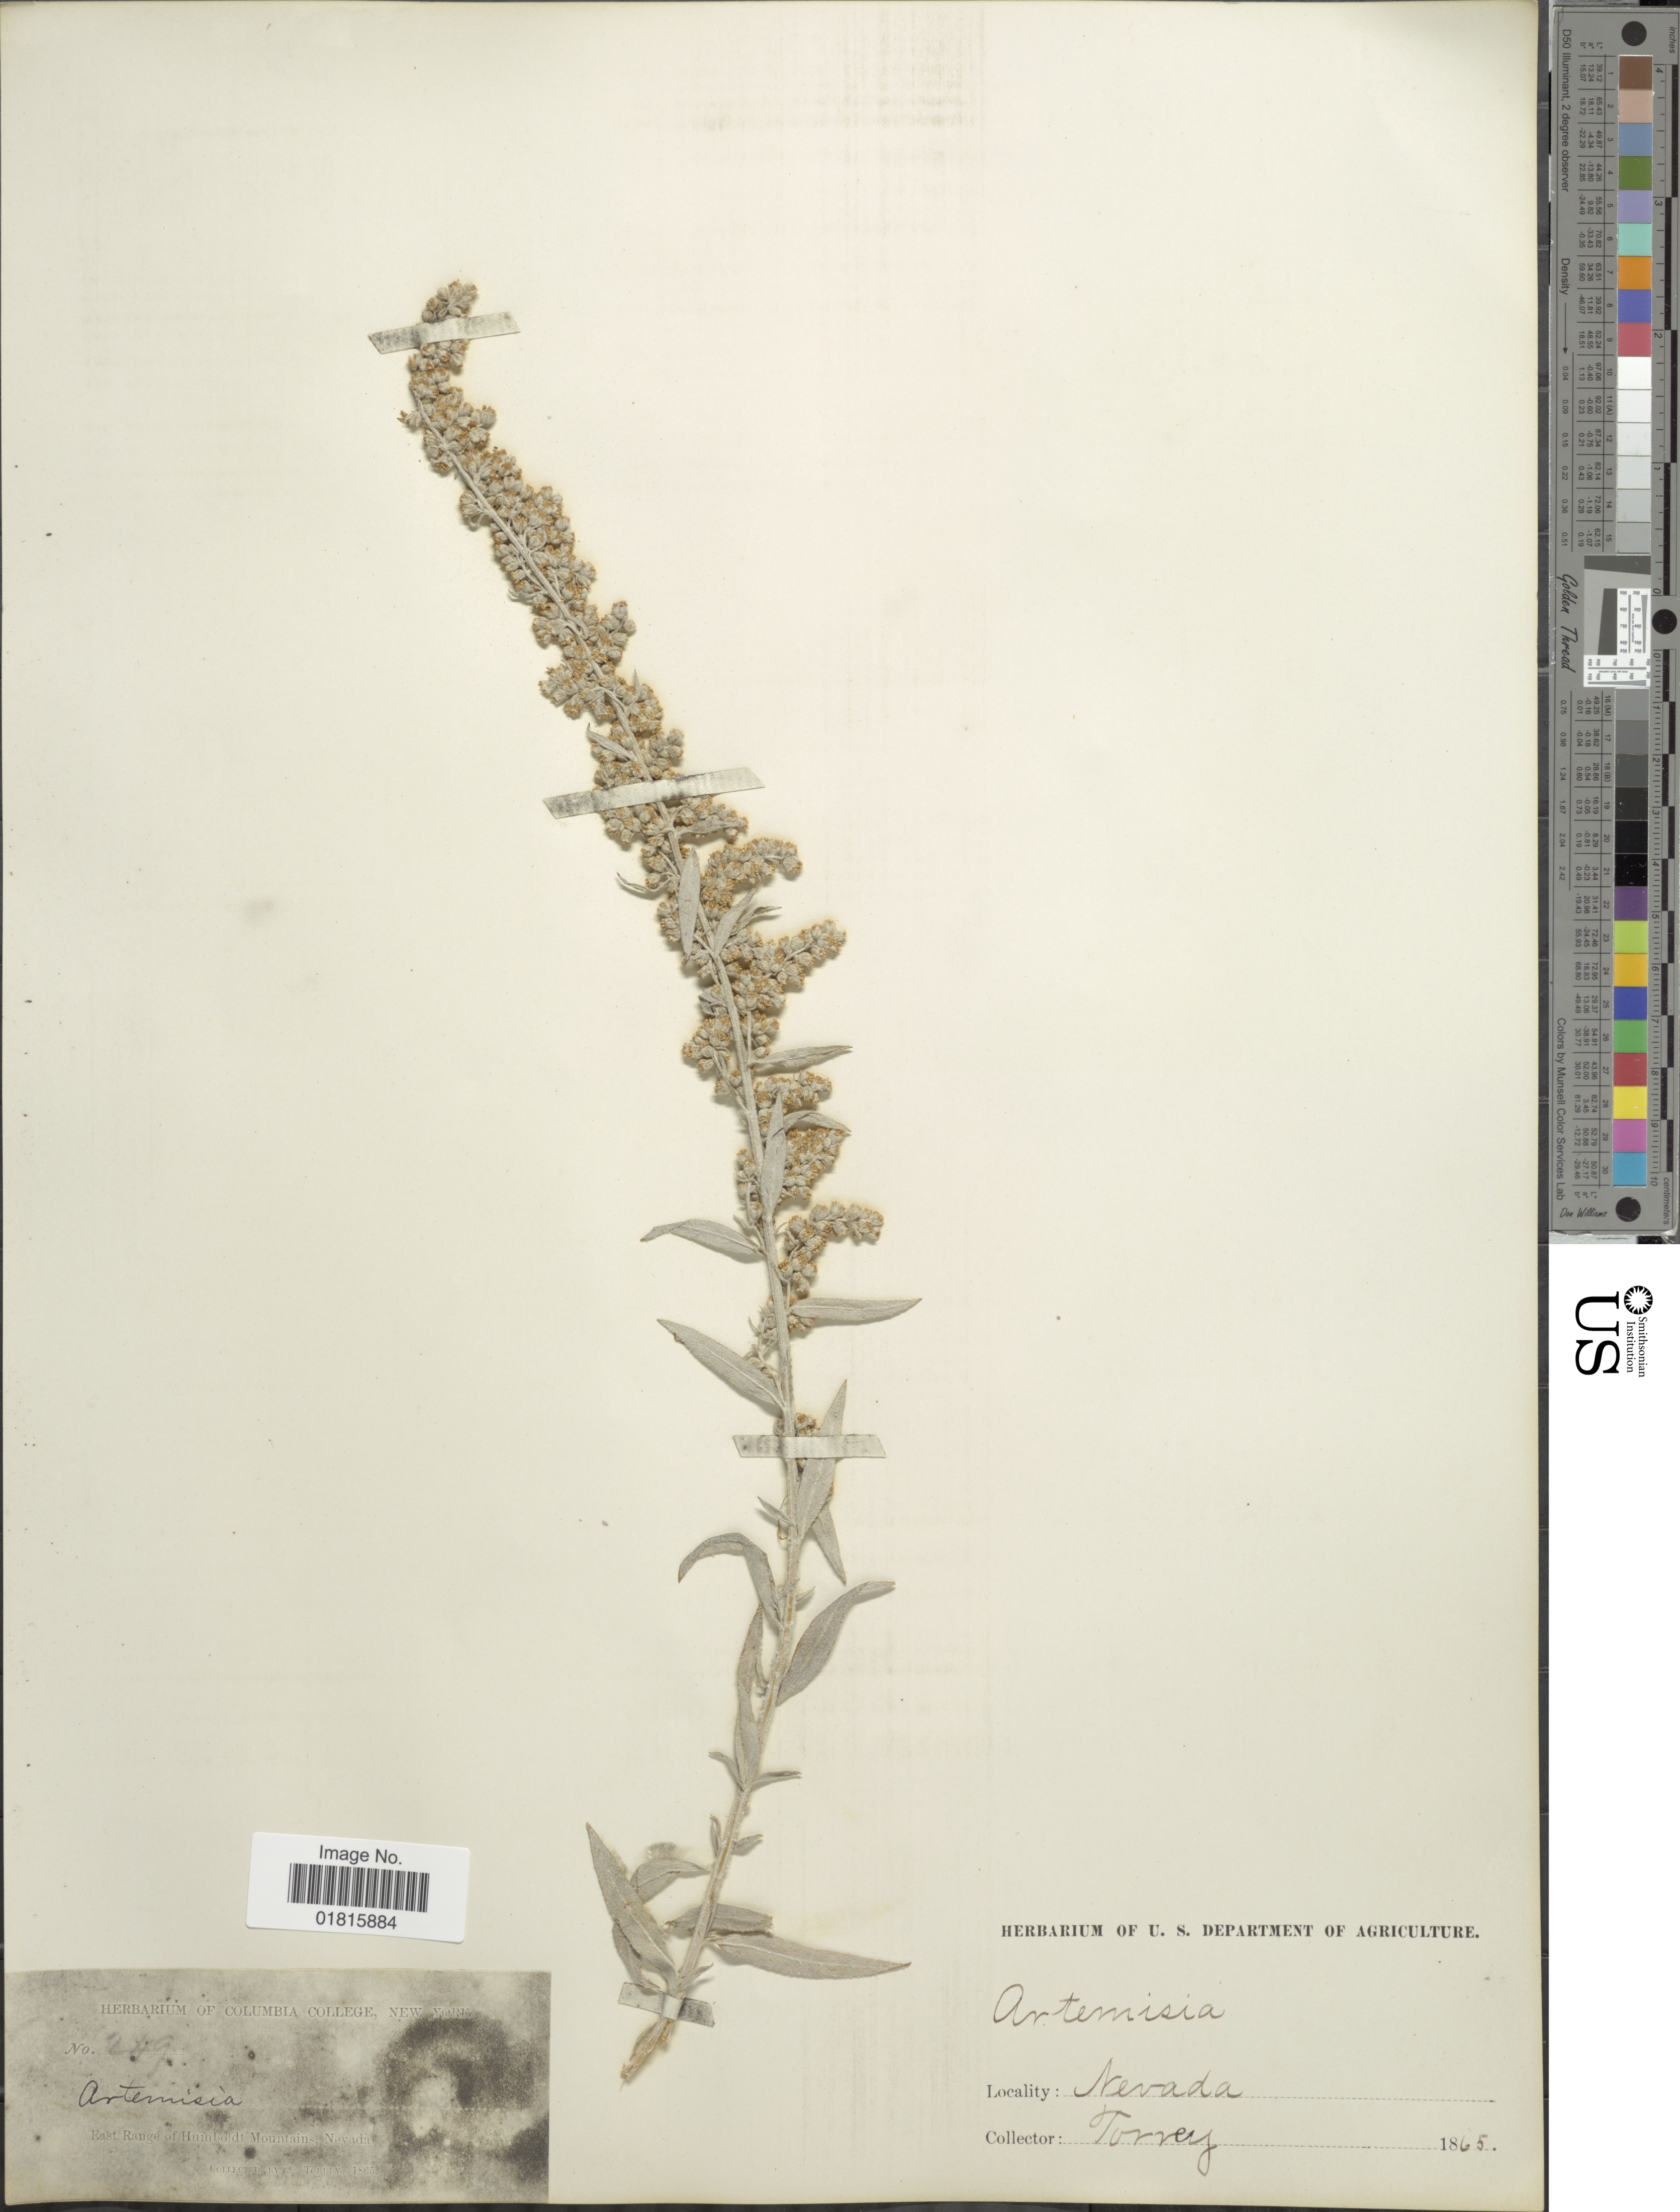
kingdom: Plantae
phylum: Tracheophyta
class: Magnoliopsida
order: Asterales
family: Asteraceae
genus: Artemisia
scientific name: Artemisia gnaphaloides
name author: Nutt.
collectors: J. Torrey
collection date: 1865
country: United States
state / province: Nevada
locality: East Range of Humboldt Mountains